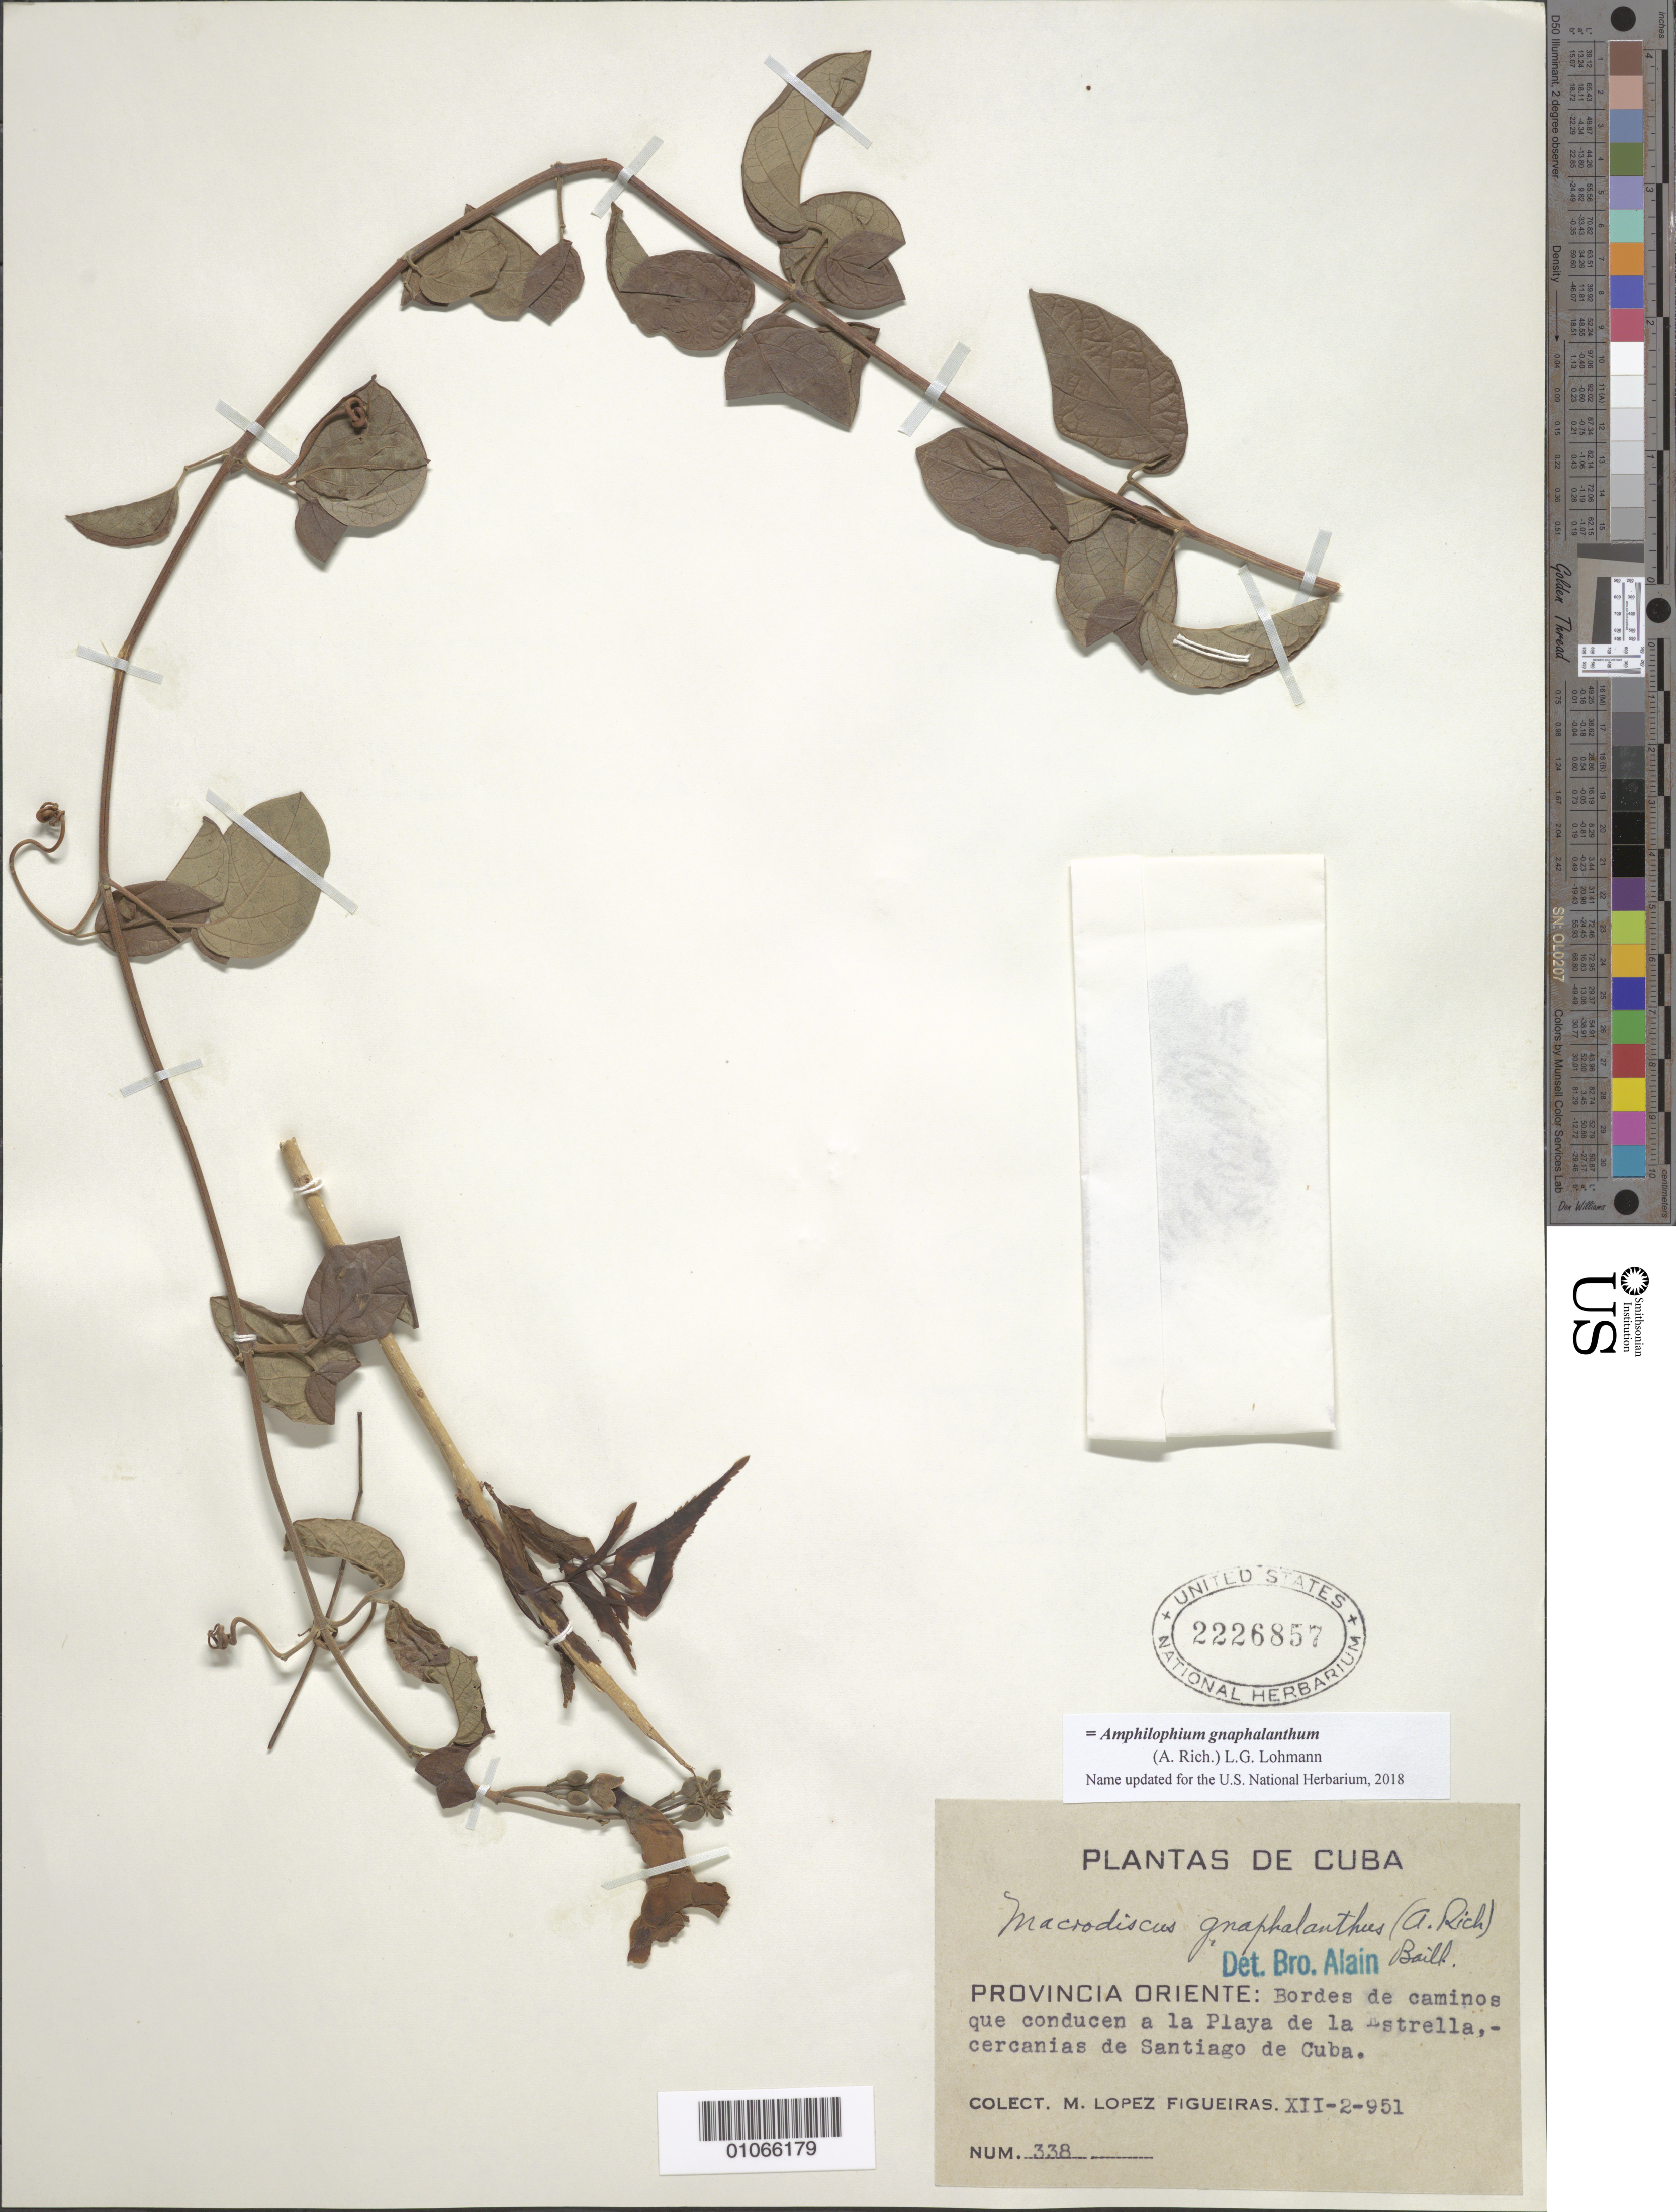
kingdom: Plantae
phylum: Tracheophyta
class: Magnoliopsida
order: Lamiales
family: Bignoniaceae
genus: Amphilophium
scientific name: Amphilophium gnaphalanthum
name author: (A. Rich.) L.G. Lohmann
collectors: M. López Figueiras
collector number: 338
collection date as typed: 02 Dec 1951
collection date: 1951-12-02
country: Cuba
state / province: Santiago de Cuba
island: Cuba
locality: Edge of road leading to la Playa de la Estrella, nearby Santiago de Cuba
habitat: Bordes de caminos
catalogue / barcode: US 2226857